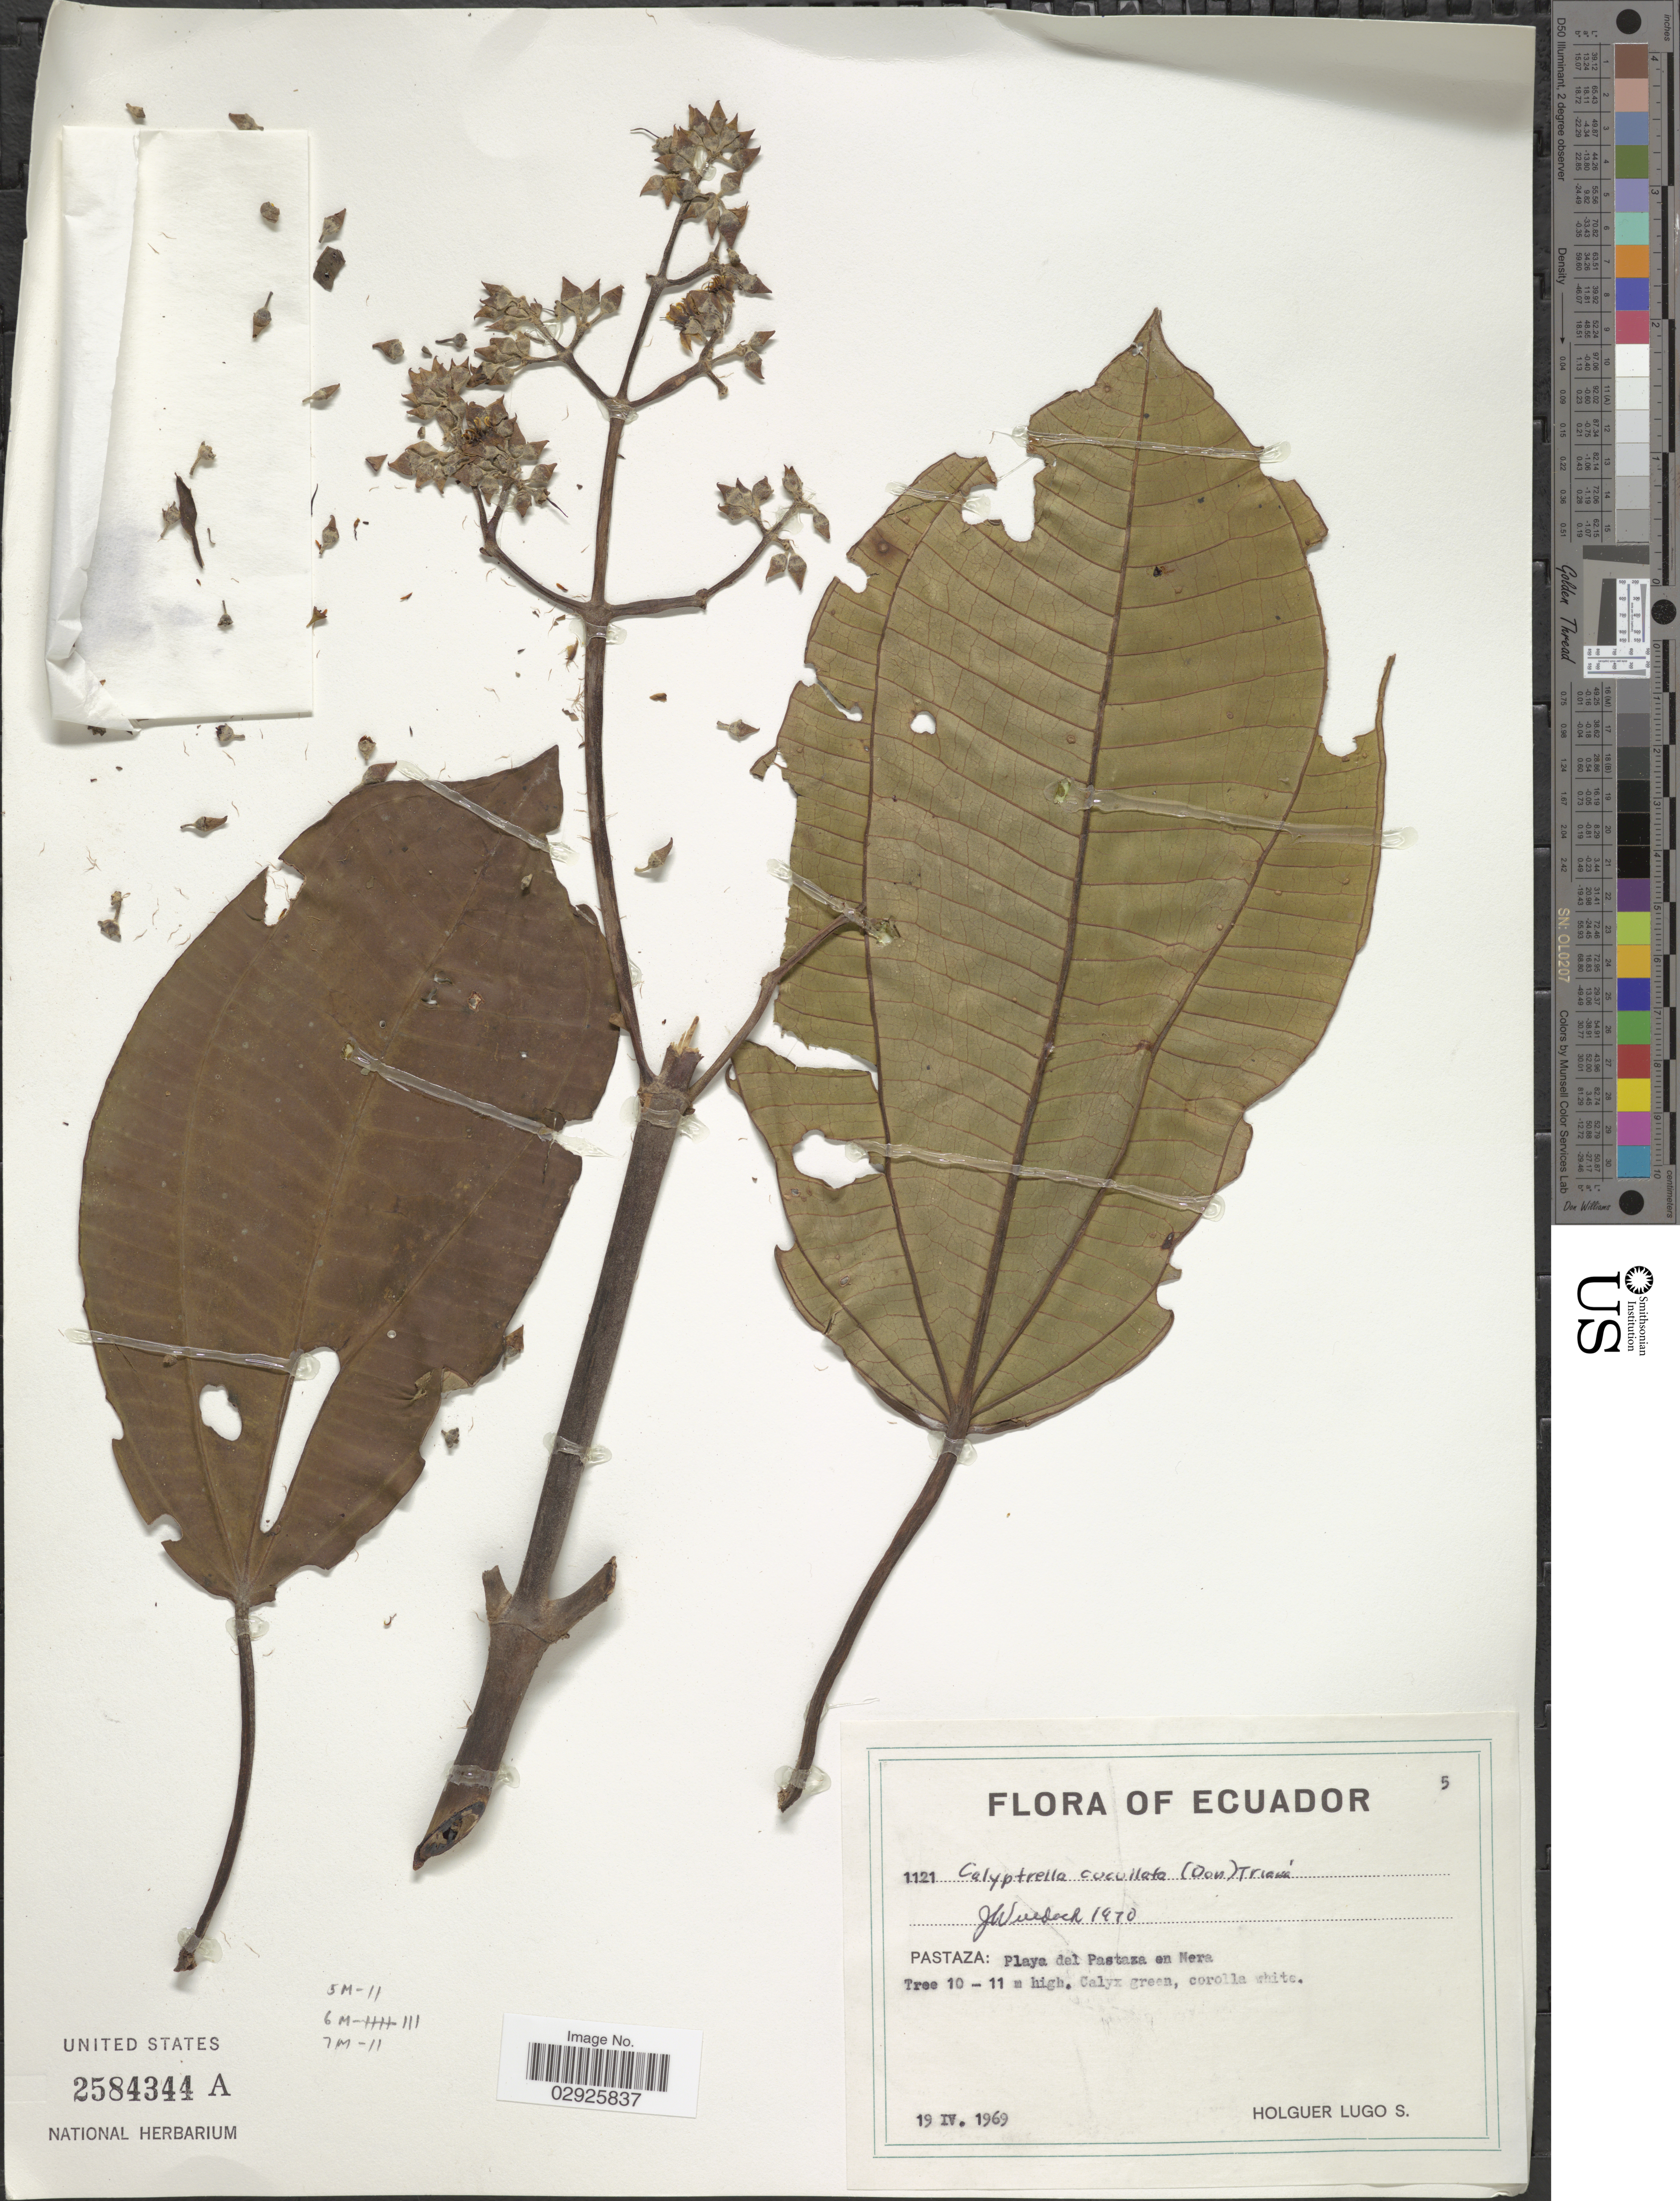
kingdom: Plantae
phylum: Tracheophyta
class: Magnoliopsida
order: Myrtales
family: Melastomataceae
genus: Graffenrieda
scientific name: Graffenrieda cucullata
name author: (Triana) L.O. Williams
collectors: H. Lugo S.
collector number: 1121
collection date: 1969-04-19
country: Ecuador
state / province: Pastaza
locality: Playa del Pastaza en Mera.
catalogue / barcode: US 2584344A